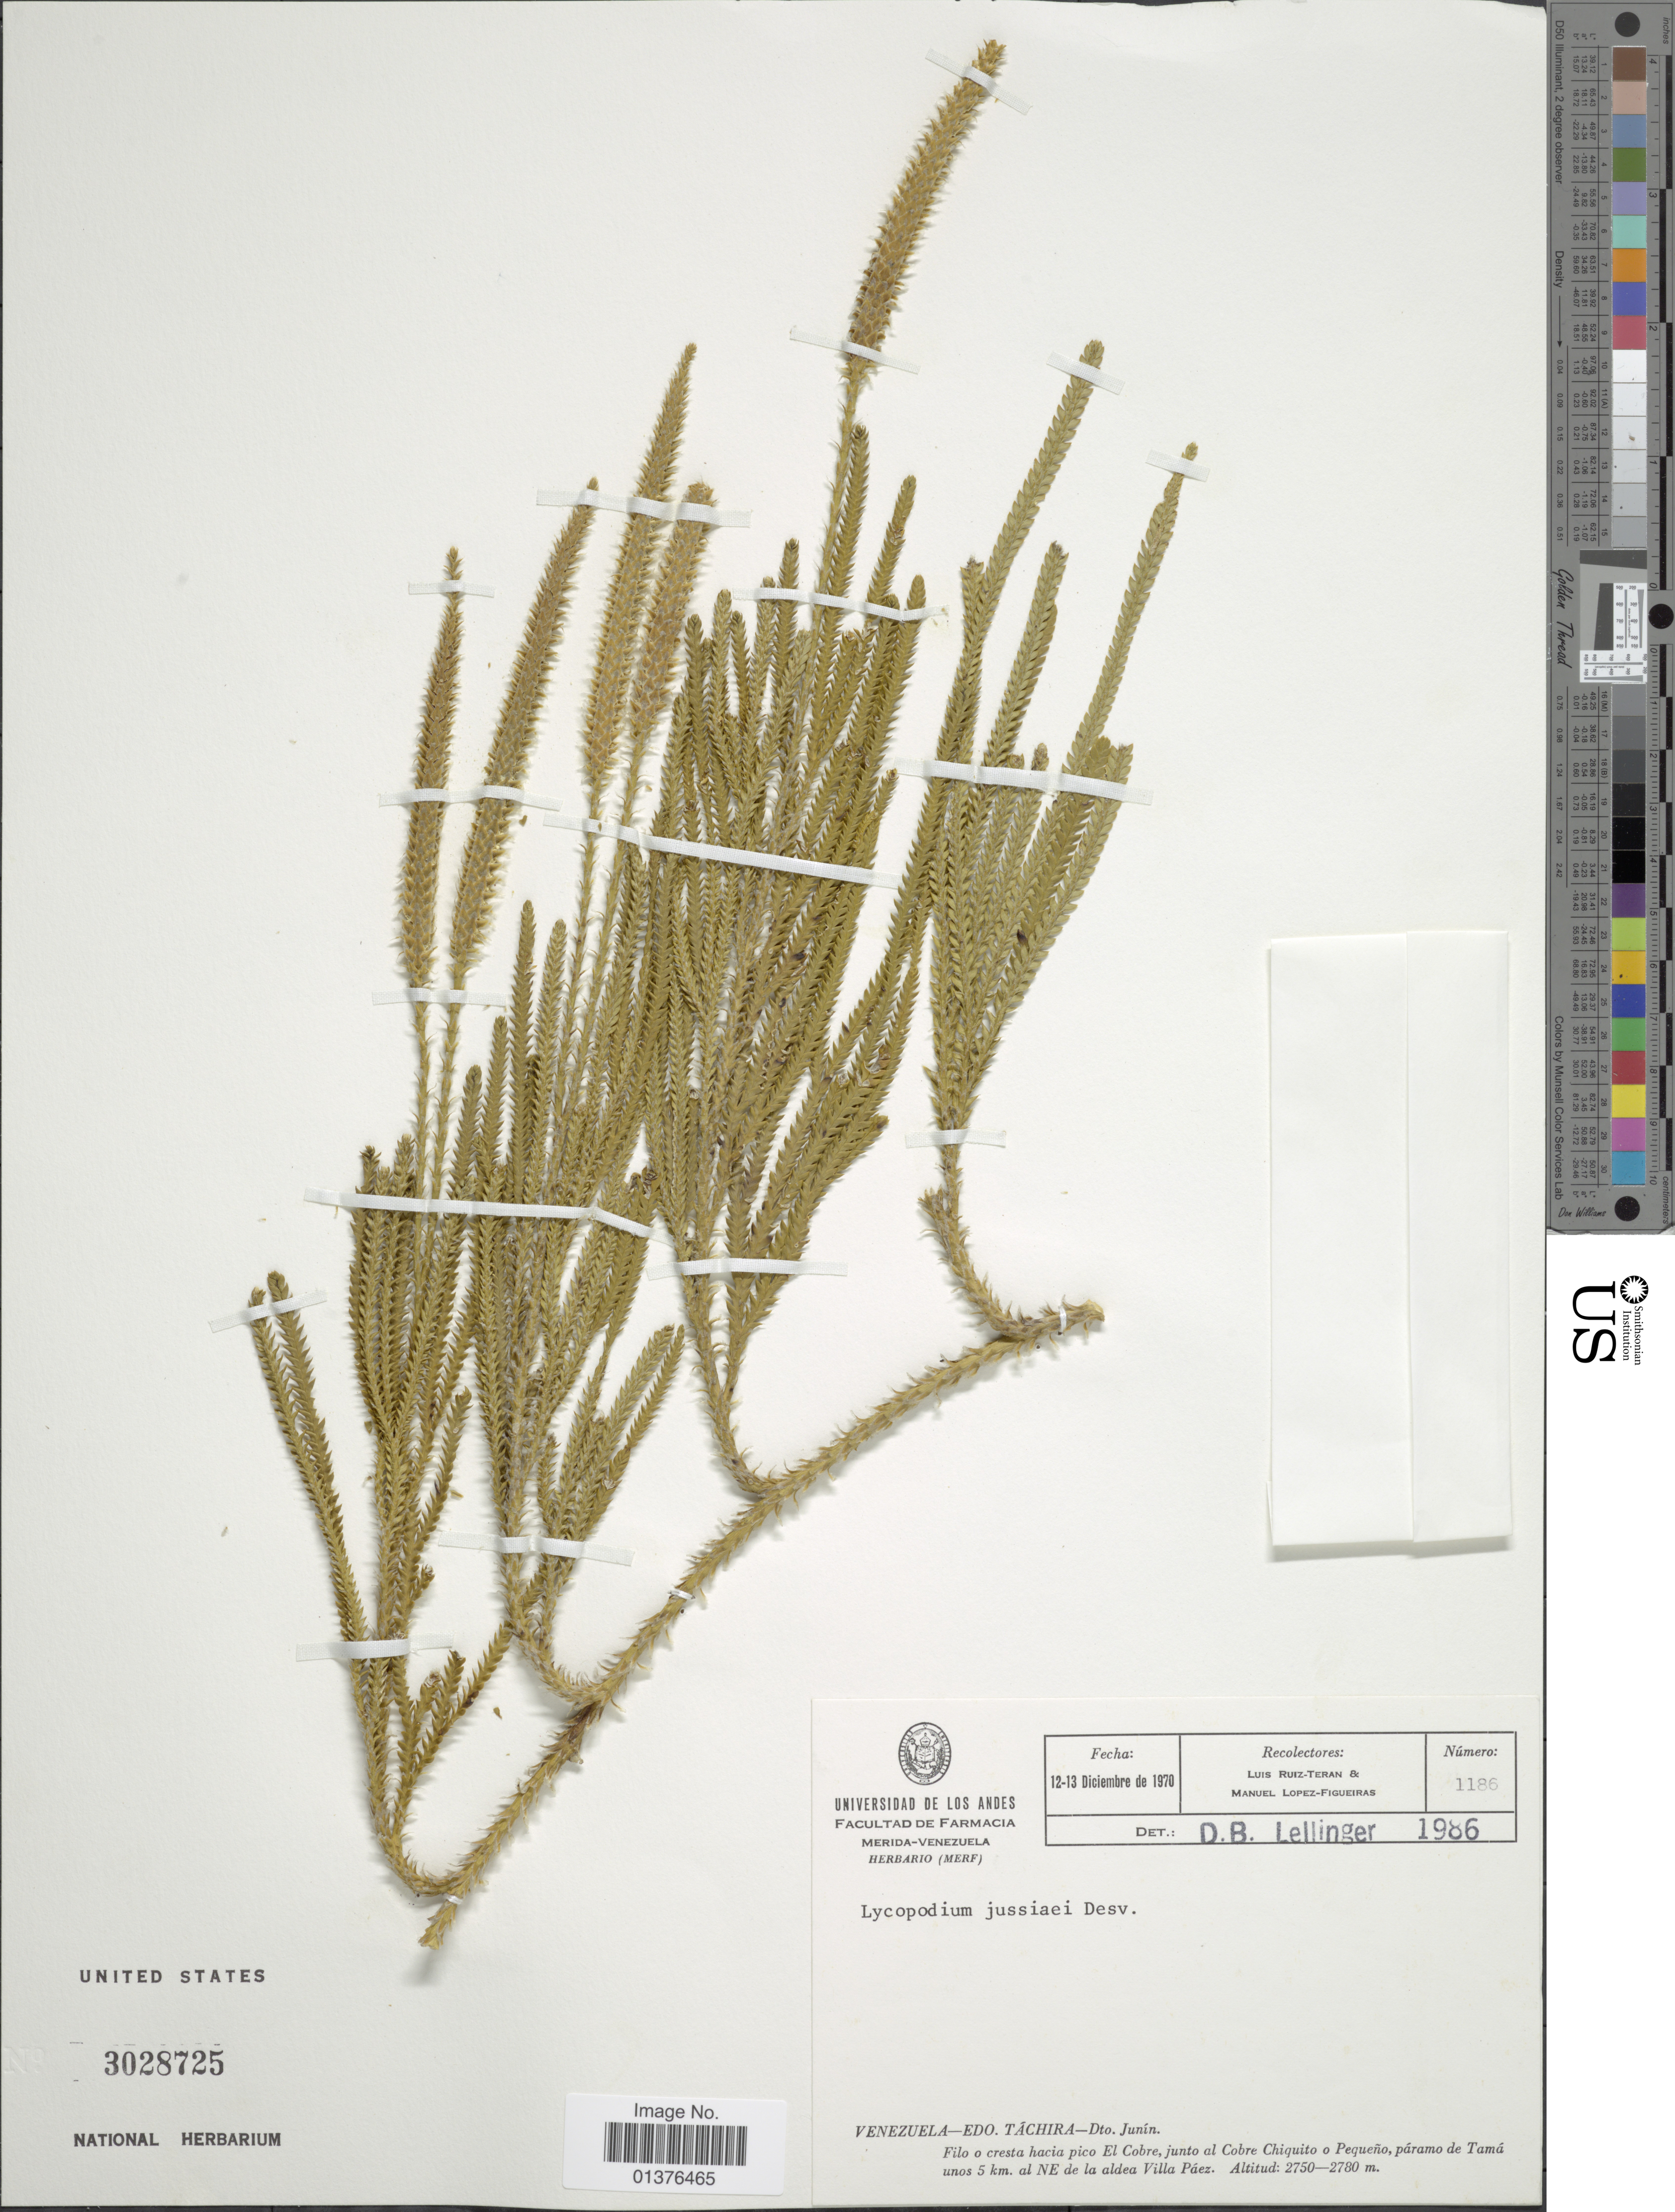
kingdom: Plantae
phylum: Tracheophyta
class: Lycopodiopsida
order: Lycopodiales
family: Lycopodiaceae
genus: Diphasium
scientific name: Diphasium jussiaei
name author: (Desv.) C. Presl ex Rothm.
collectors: L. E. Ruíz-Terán & M. López Figueiras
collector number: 1186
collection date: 1970-12-12/1970-12-13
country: Venezuela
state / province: Tachira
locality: Dto. Junin, Filo o cresta hacia, El Cobre, junto al Cobre Chiquito o Pequeno, páramo de Tamá unos 5km al NE de la aldea Villa Páez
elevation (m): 2750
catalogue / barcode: US 3028725